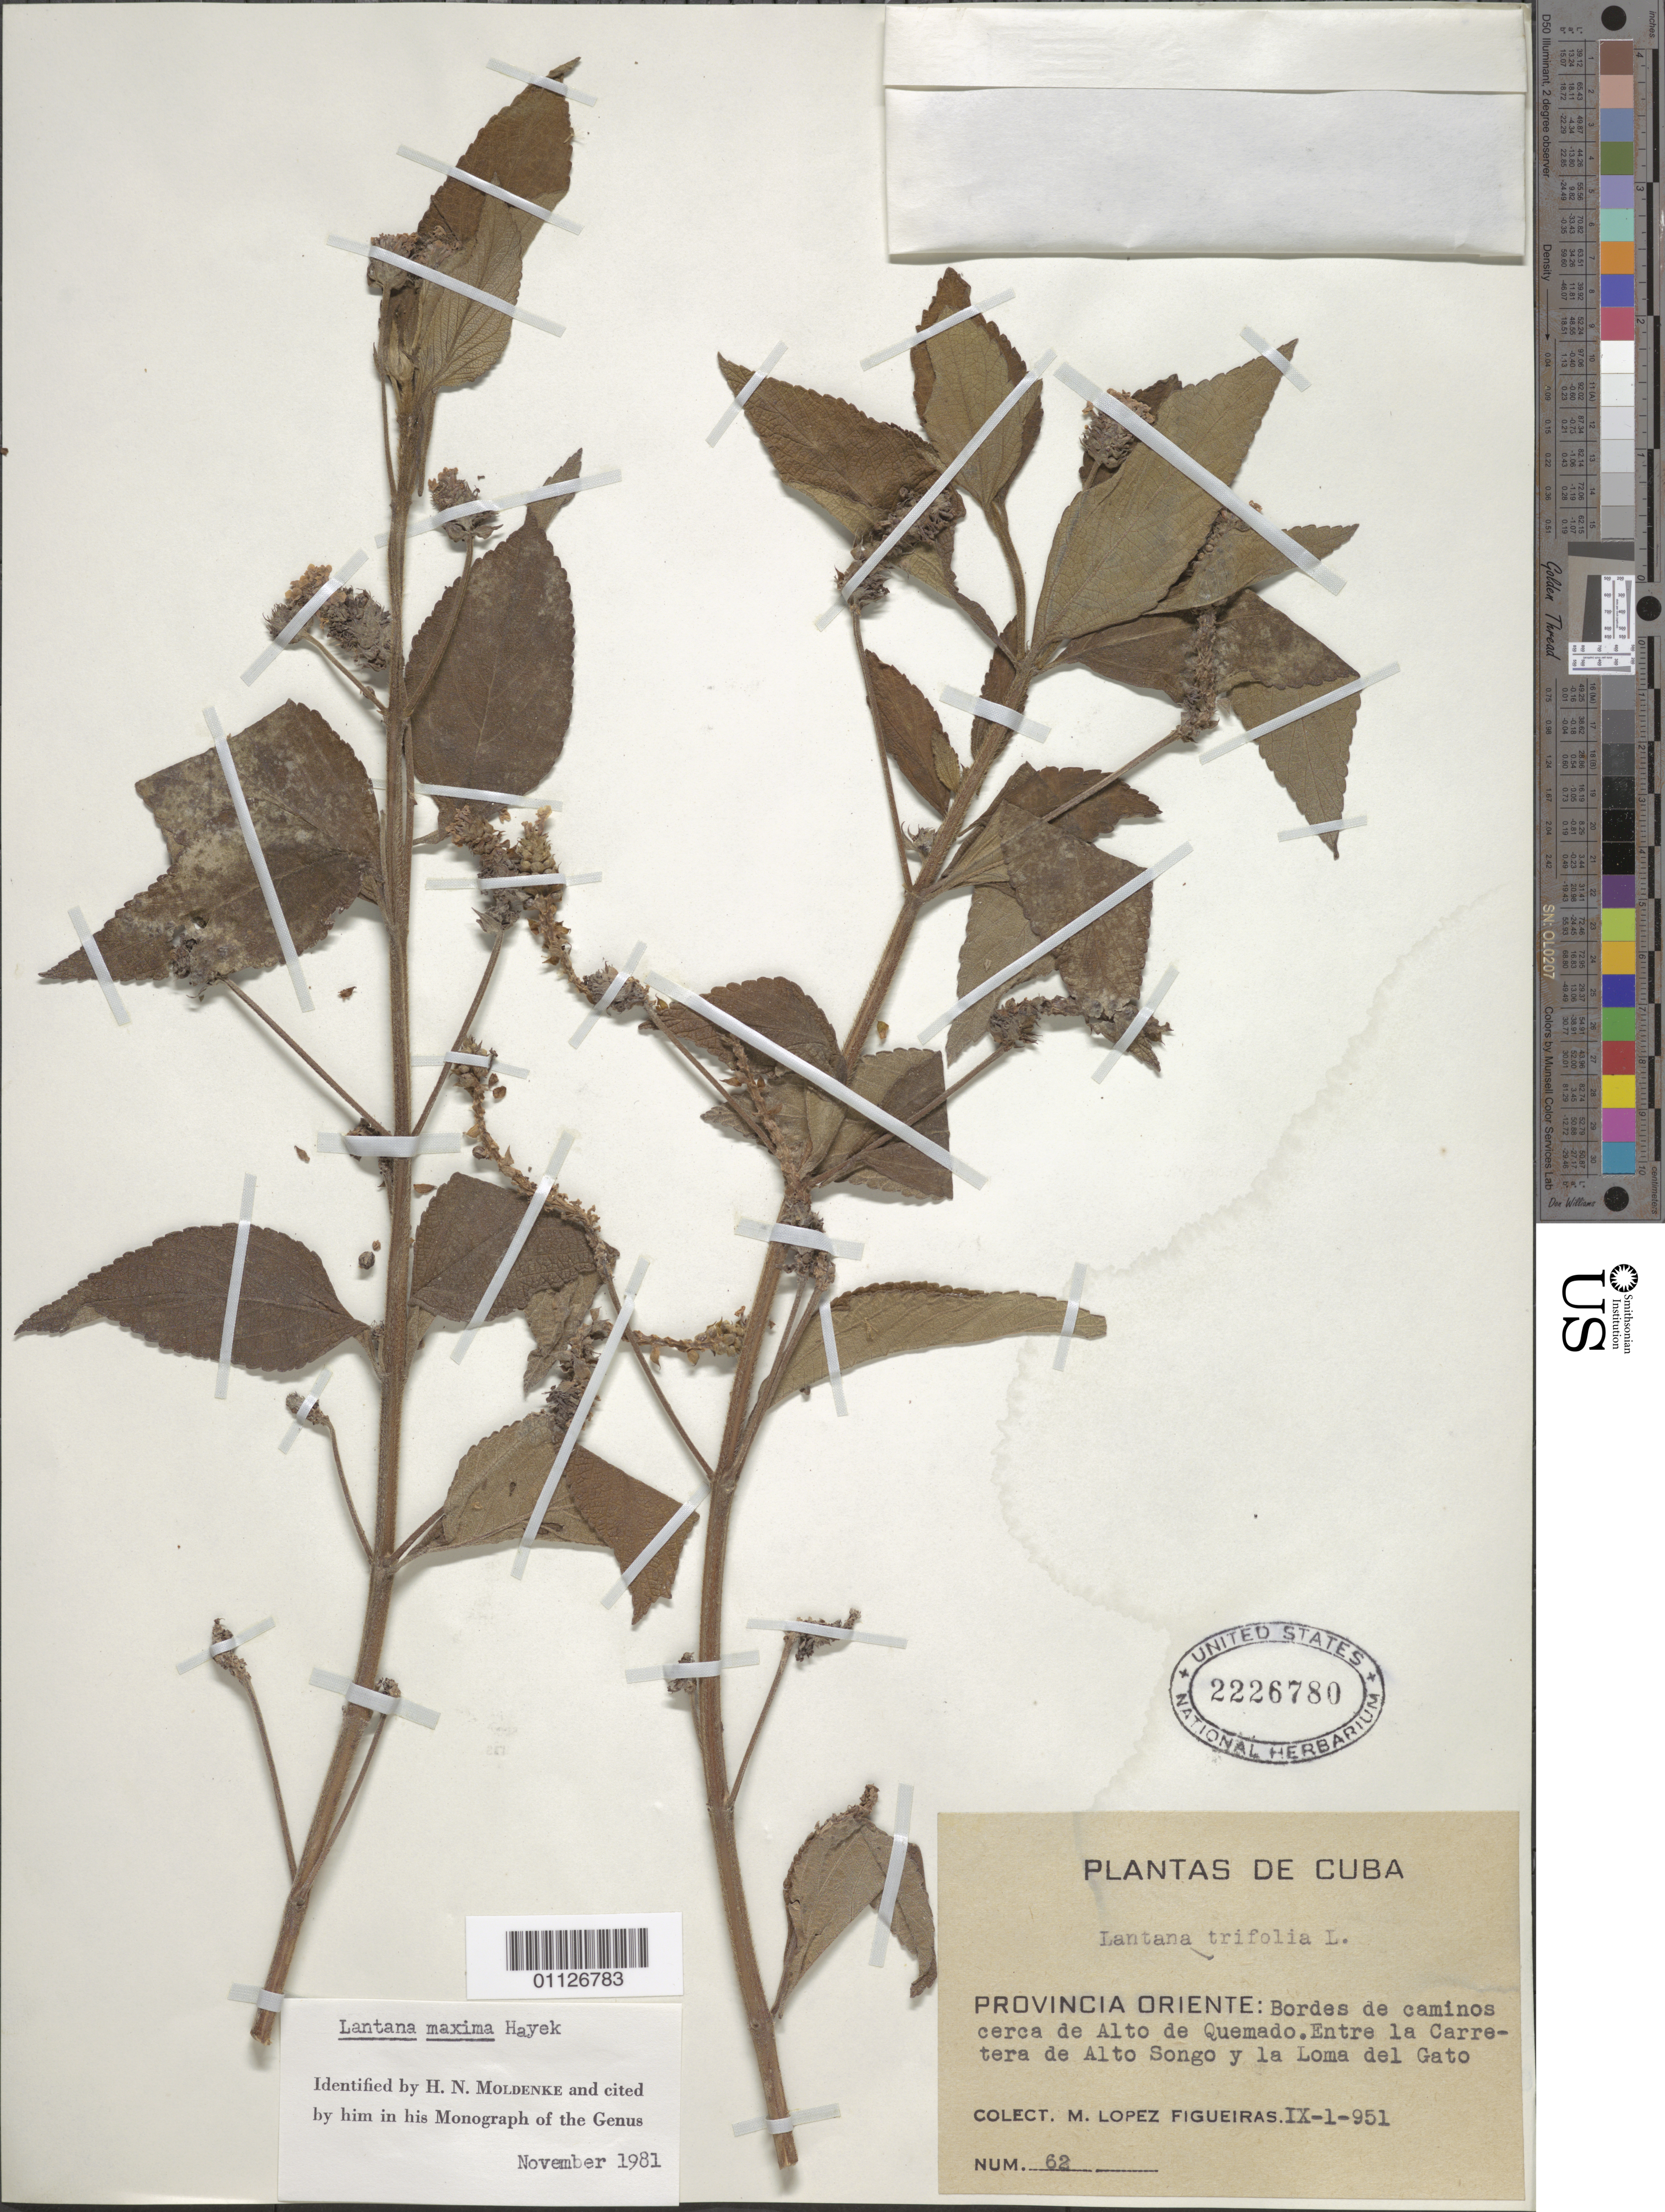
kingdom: Plantae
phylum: Tracheophyta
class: Magnoliopsida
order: Lamiales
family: Verbenaceae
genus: Lantana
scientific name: Lantana maxima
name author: Hayek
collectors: M. López Figueiras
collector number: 62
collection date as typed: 01 Nov 1951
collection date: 1951-11-01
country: Cuba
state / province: Santiago de Cuba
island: Cuba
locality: Borderas de caminos cerca de Alto de Quemado: Entre la Carretera de Alto Songo y la Loma del Gato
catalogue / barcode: US 2226780